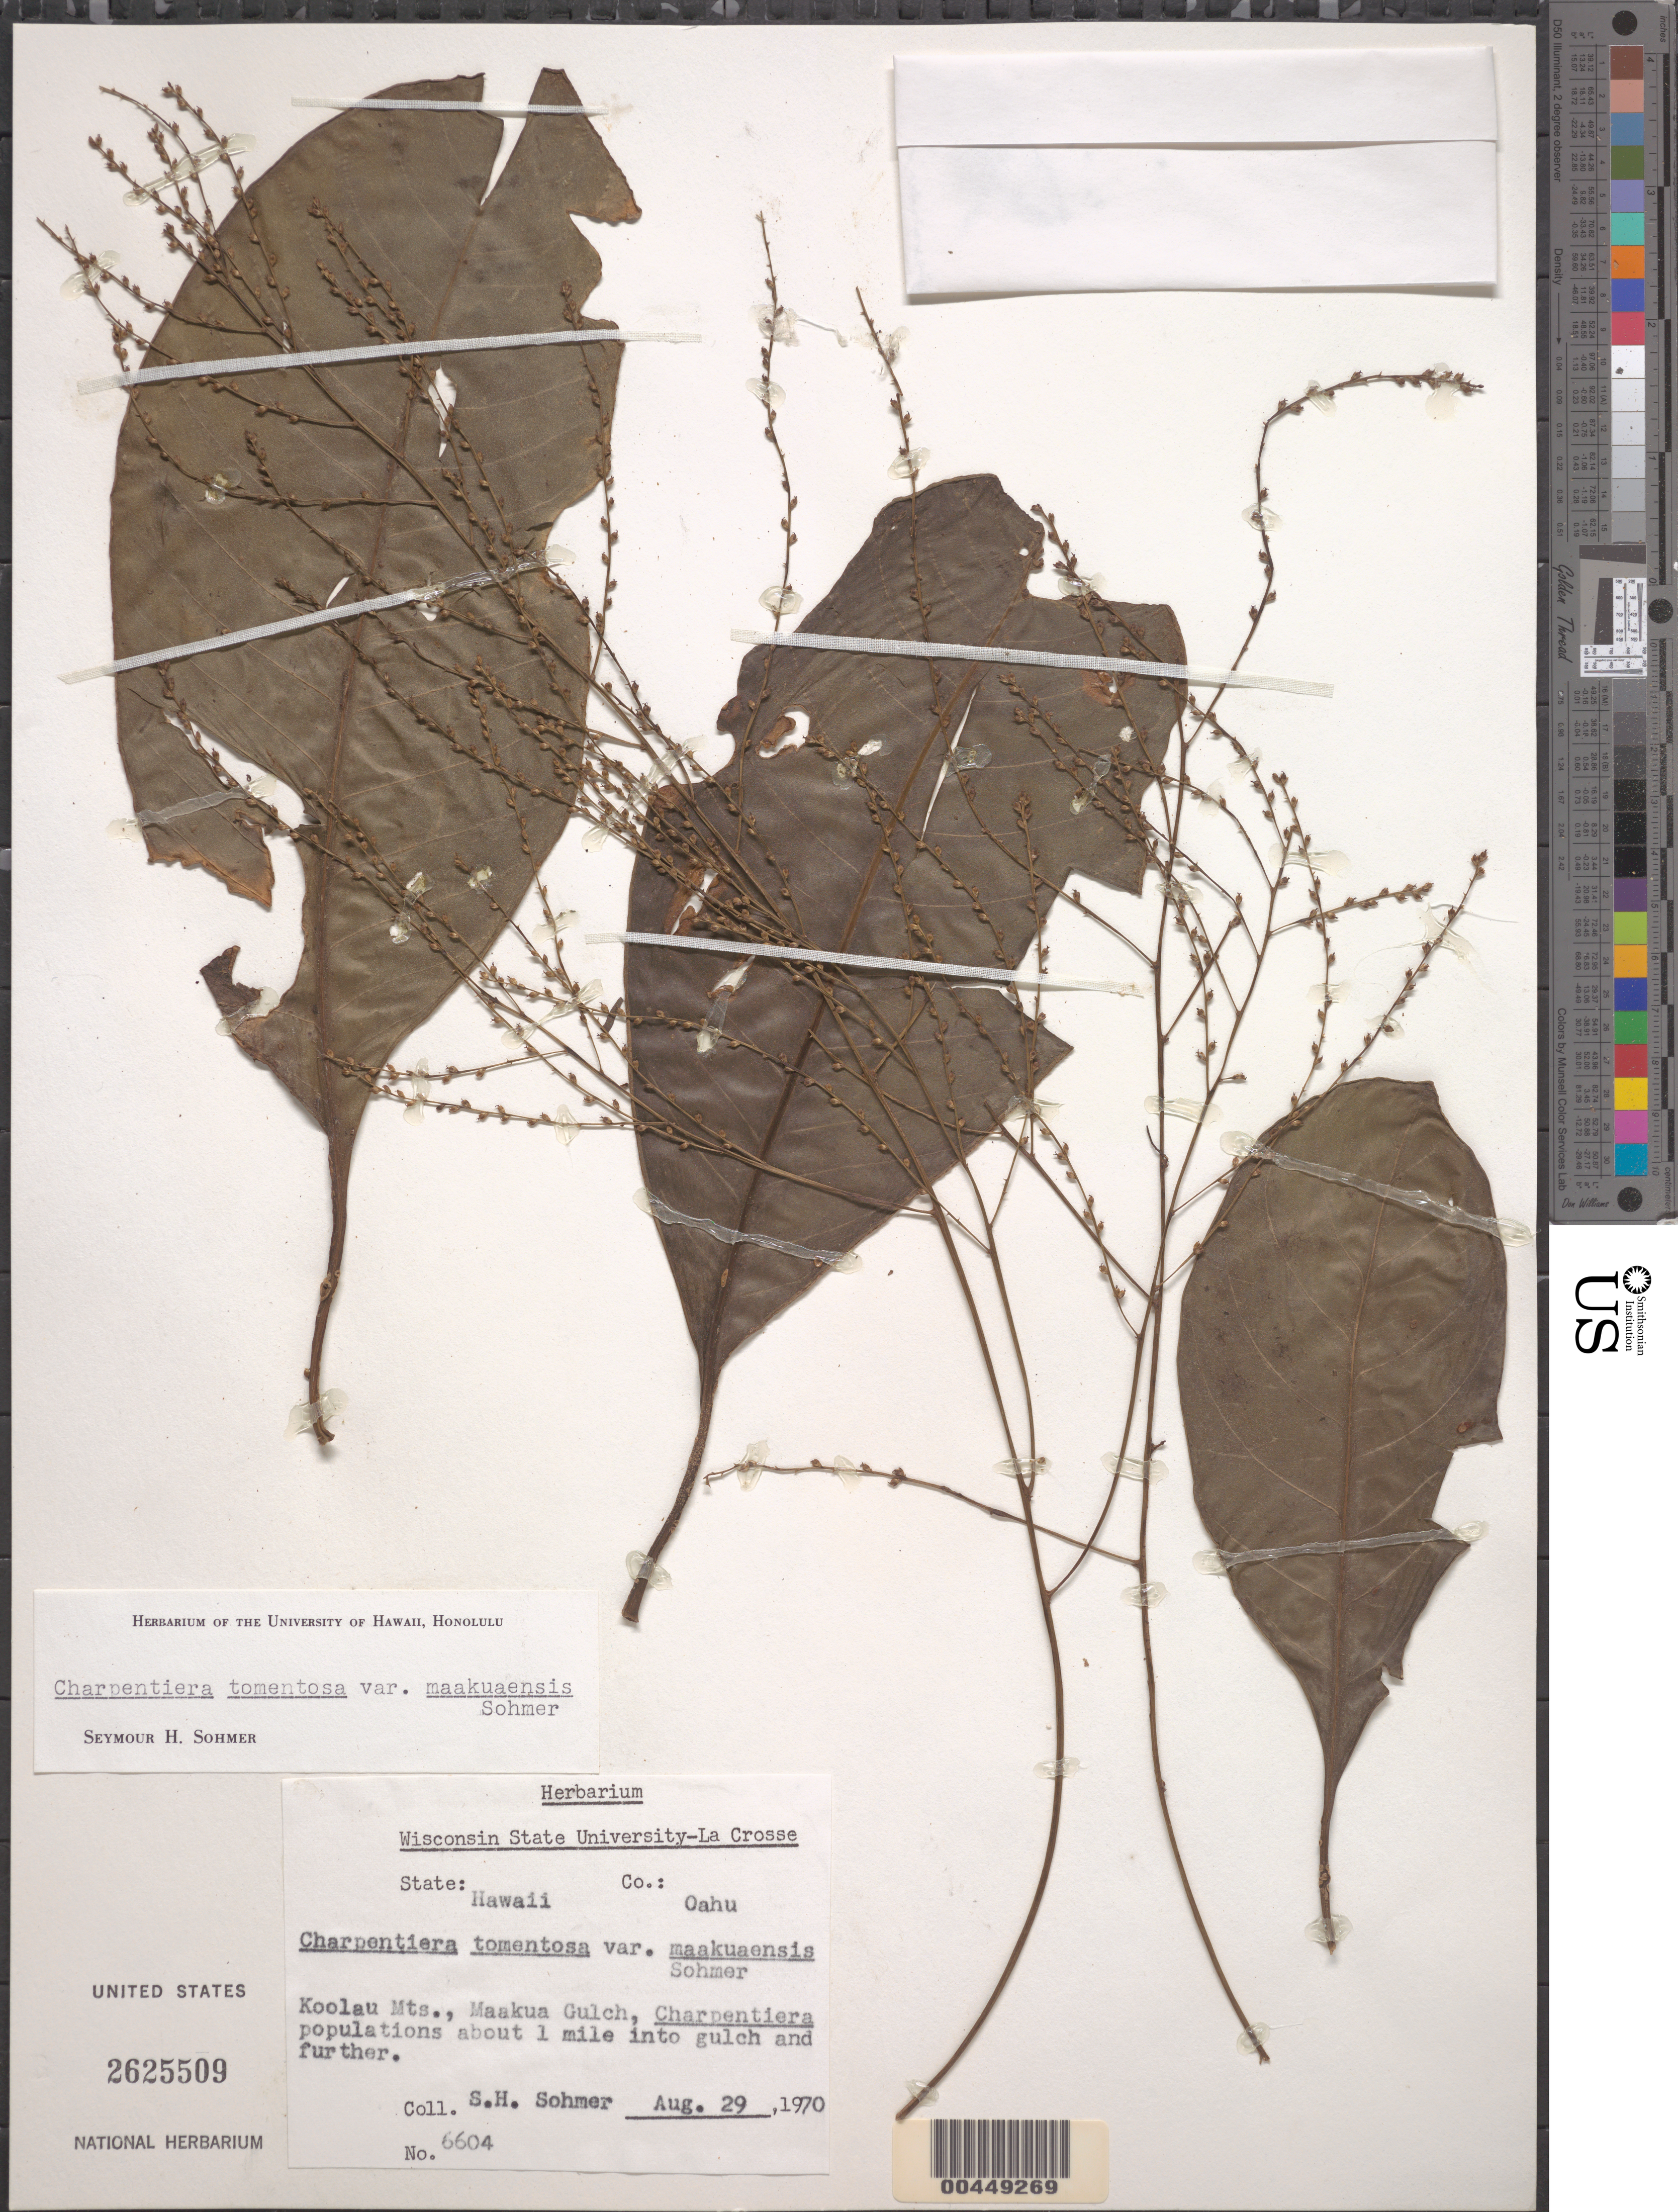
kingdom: Plantae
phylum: Tracheophyta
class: Magnoliopsida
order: Caryophyllales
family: Amaranthaceae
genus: Charpentiera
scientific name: Charpentiera tomentosa var. maakuaensis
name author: Sohmer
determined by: Sohmer, S. H.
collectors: S. H. Sohmer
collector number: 6604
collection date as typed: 29 Aug 1970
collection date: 1970-08-29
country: United States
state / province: Hawaii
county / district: Honolulu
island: Oahu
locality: Koolau Mts, Maakua Gulch, about 1 mi into gulch & further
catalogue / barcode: US 2625509